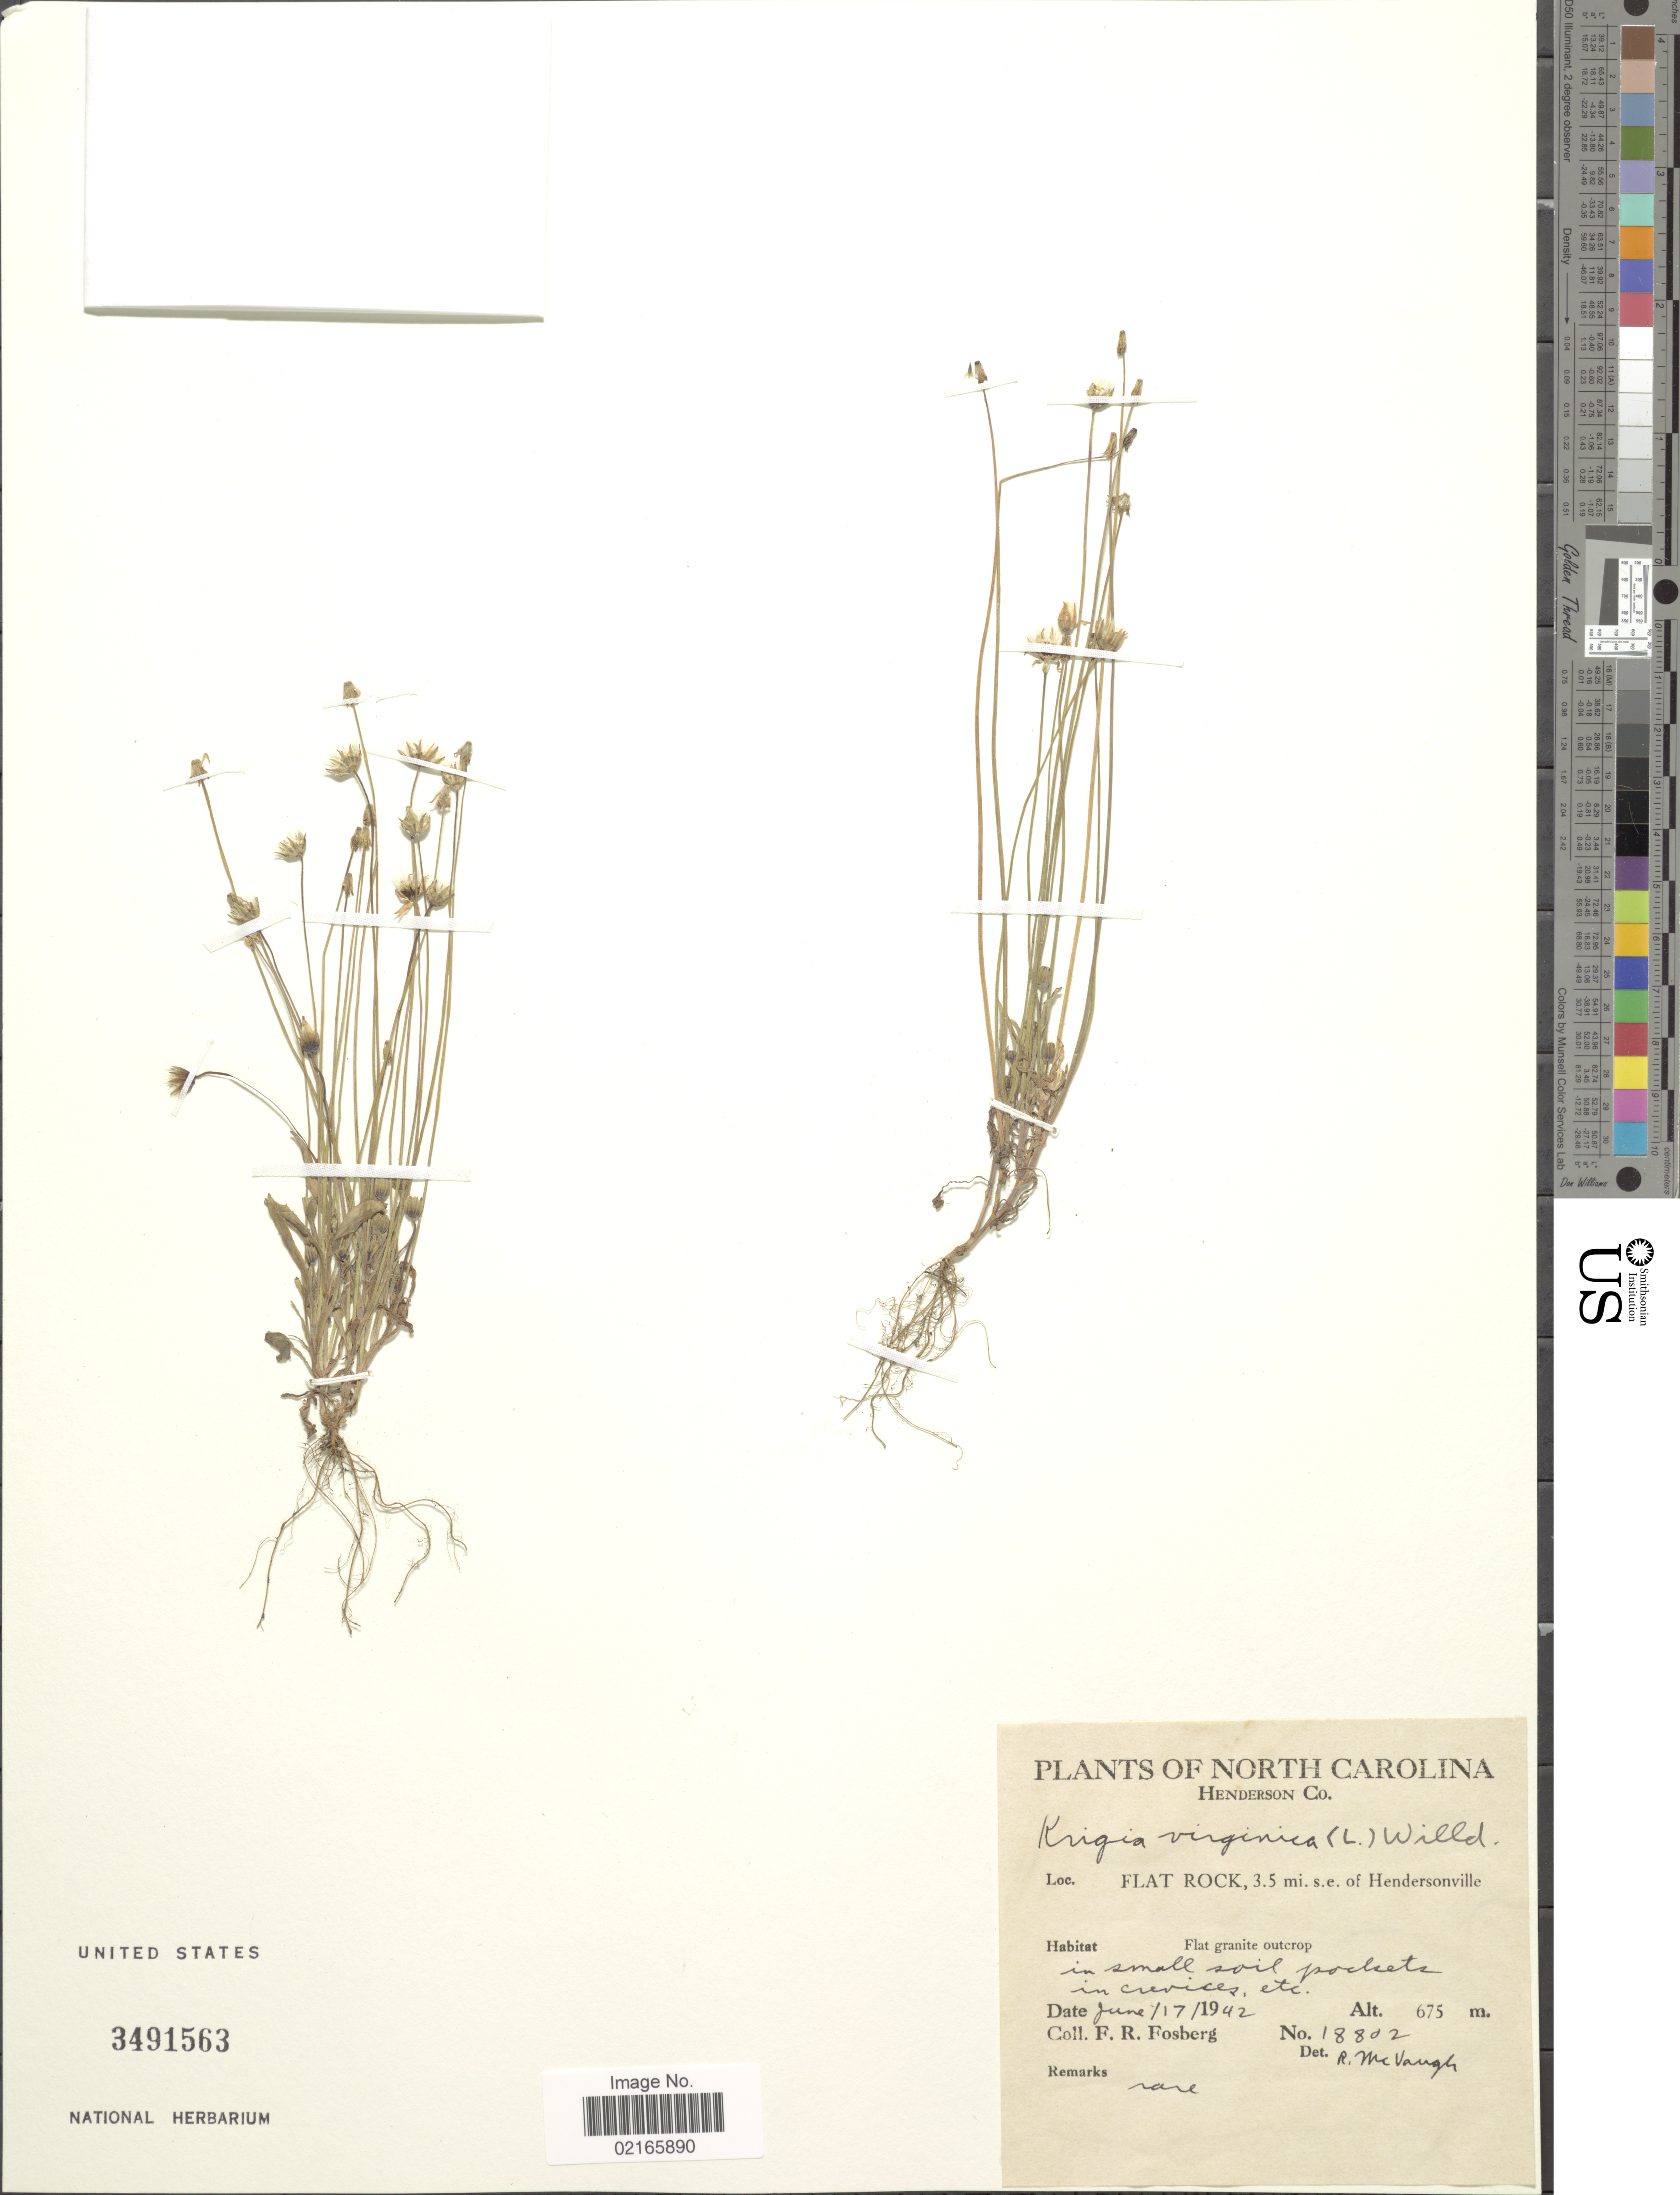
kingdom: Plantae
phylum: Tracheophyta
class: Magnoliopsida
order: Asterales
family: Asteraceae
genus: Krigia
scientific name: Krigia virginica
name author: (L.) Willd.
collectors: F. R. Fosberg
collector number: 18802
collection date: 1942-06-17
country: United States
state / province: North Carolina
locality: Henderson Co., Fat Rock, 3.5 mi. s.e. of Hendersonville, flat granite outcrop, in small soil pockets in crevices etc.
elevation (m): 675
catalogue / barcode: US 3491563